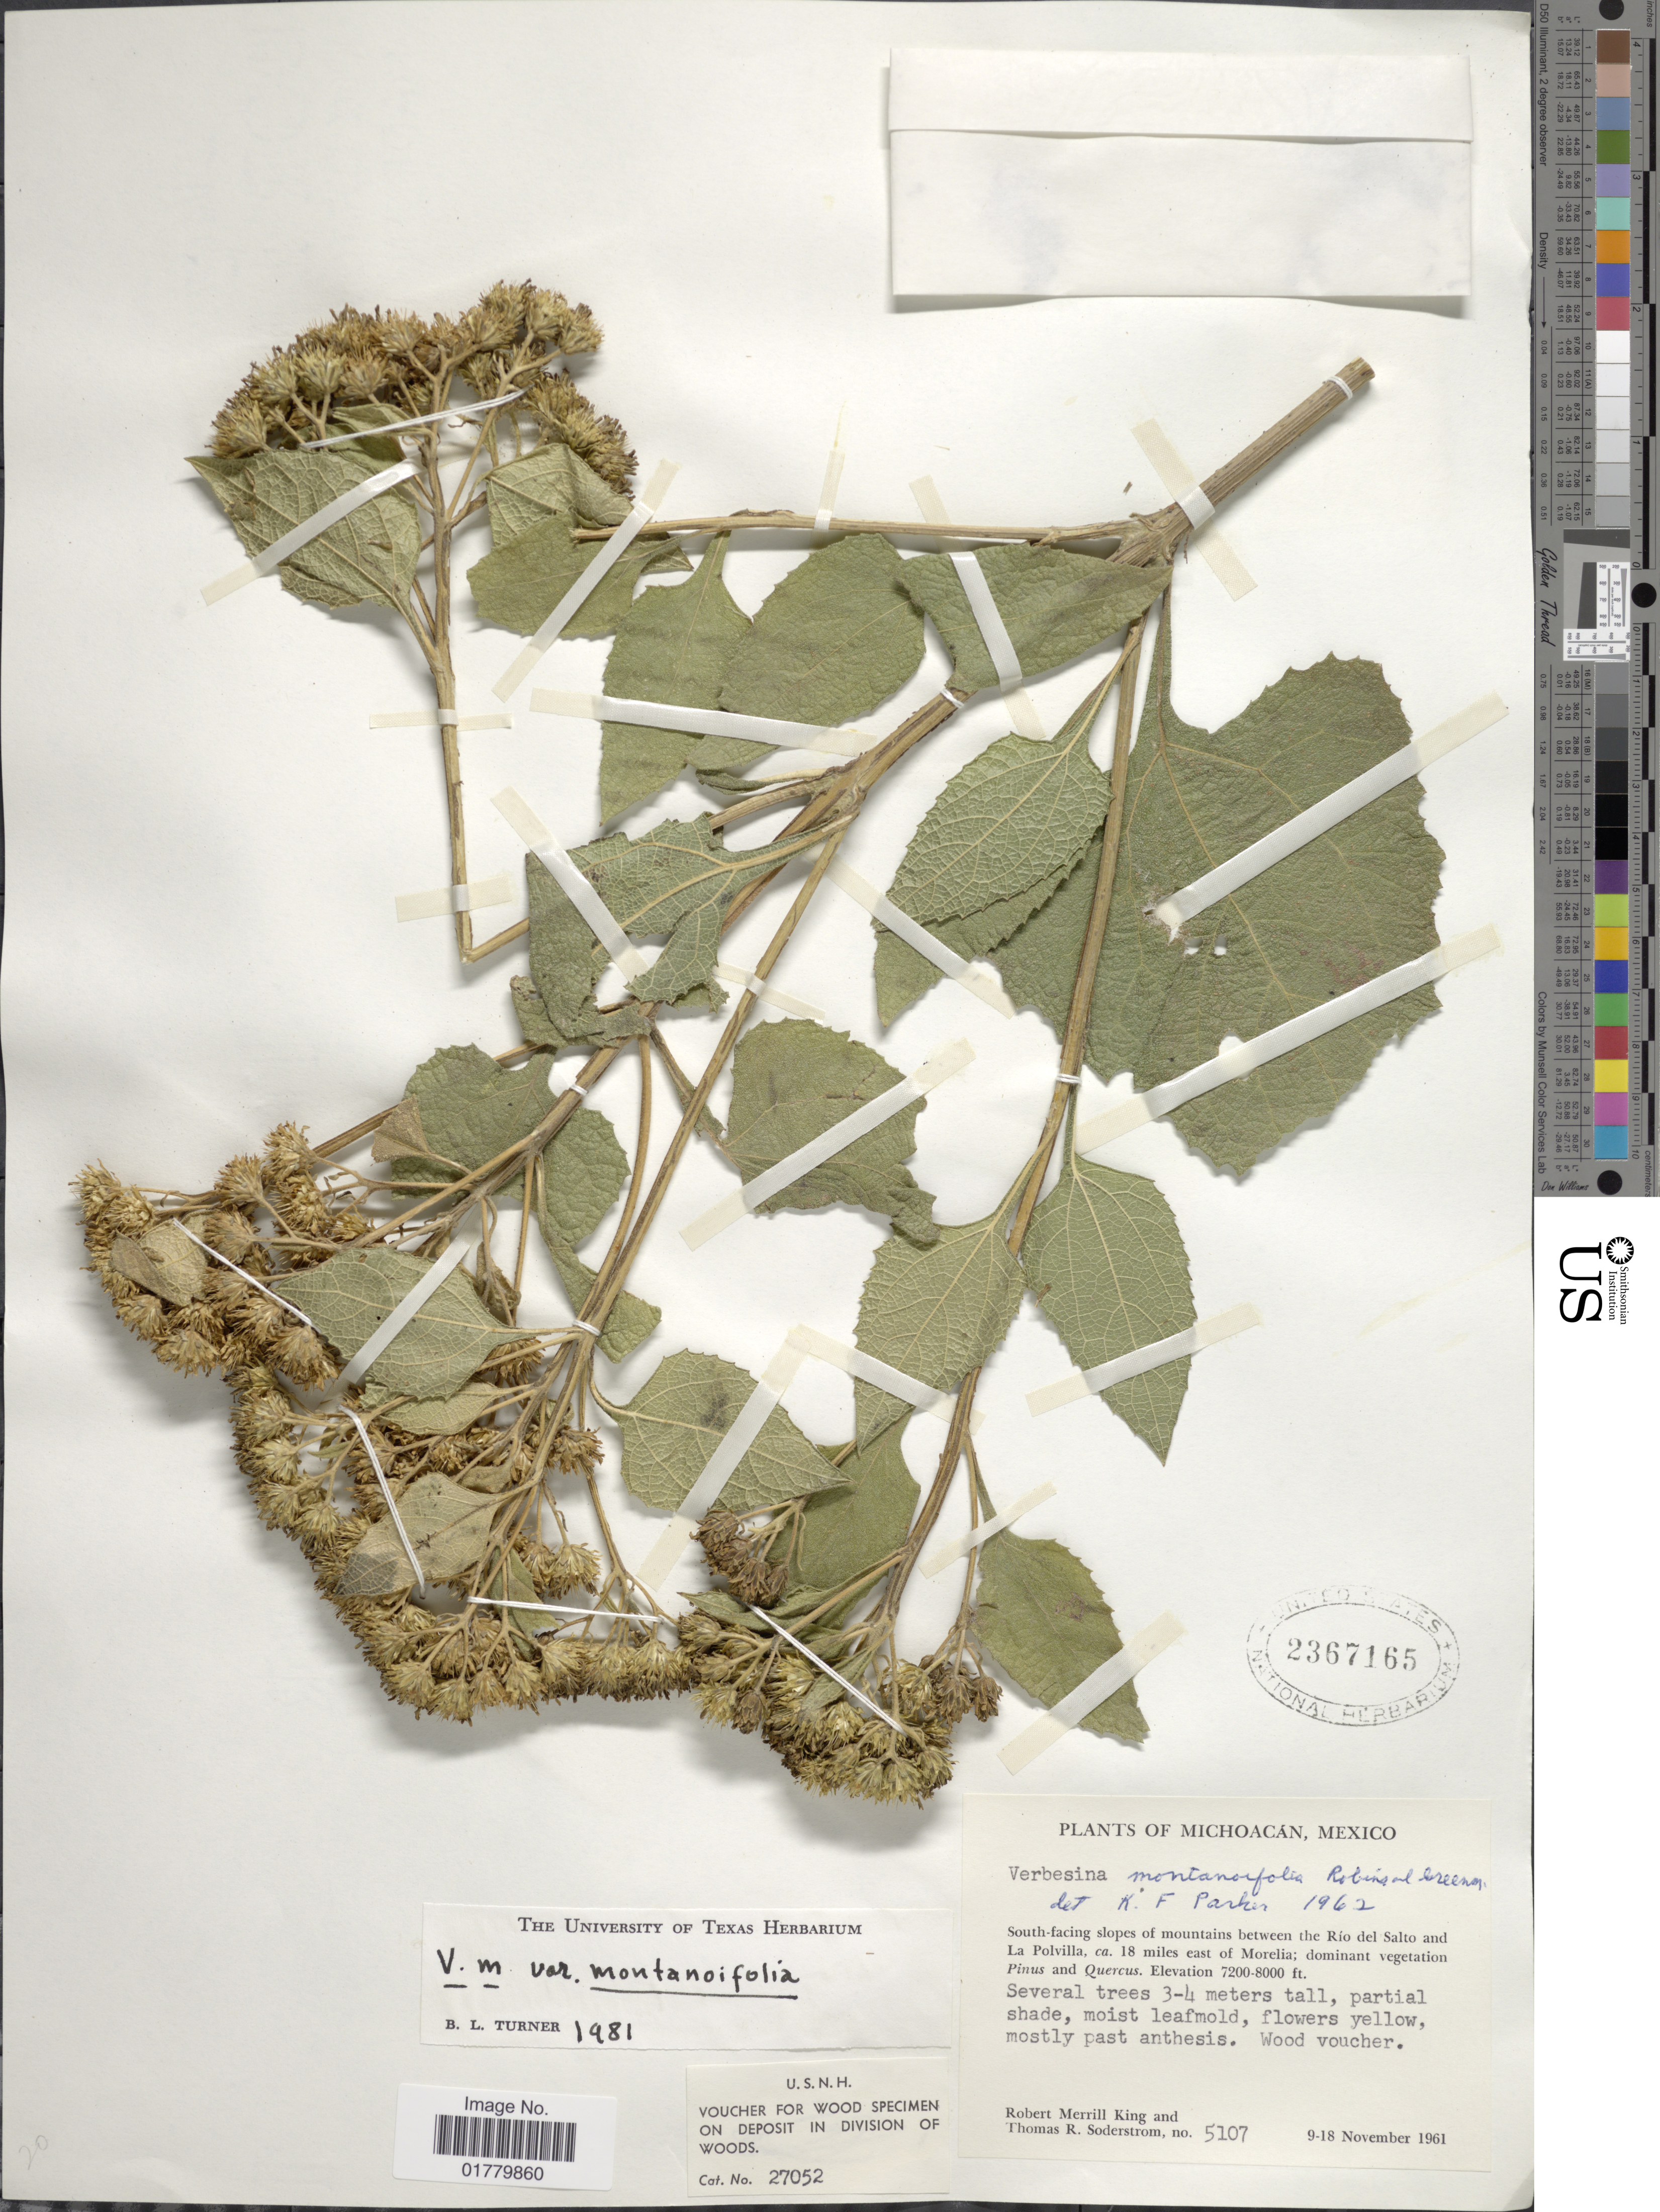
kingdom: Plantae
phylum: Tracheophyta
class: Magnoliopsida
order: Asterales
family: Asteraceae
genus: Verbesina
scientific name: Verbesina montanoifolia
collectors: R. M. King & T. R. Soderstrom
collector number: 5107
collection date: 1961-11-09/1961-11-18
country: Mexico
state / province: Michoacán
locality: South-facing slopes of mountains between the Río del Salto and La Polvilla, ca. 18 miles east of Morelia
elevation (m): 2195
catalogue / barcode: US 2367165